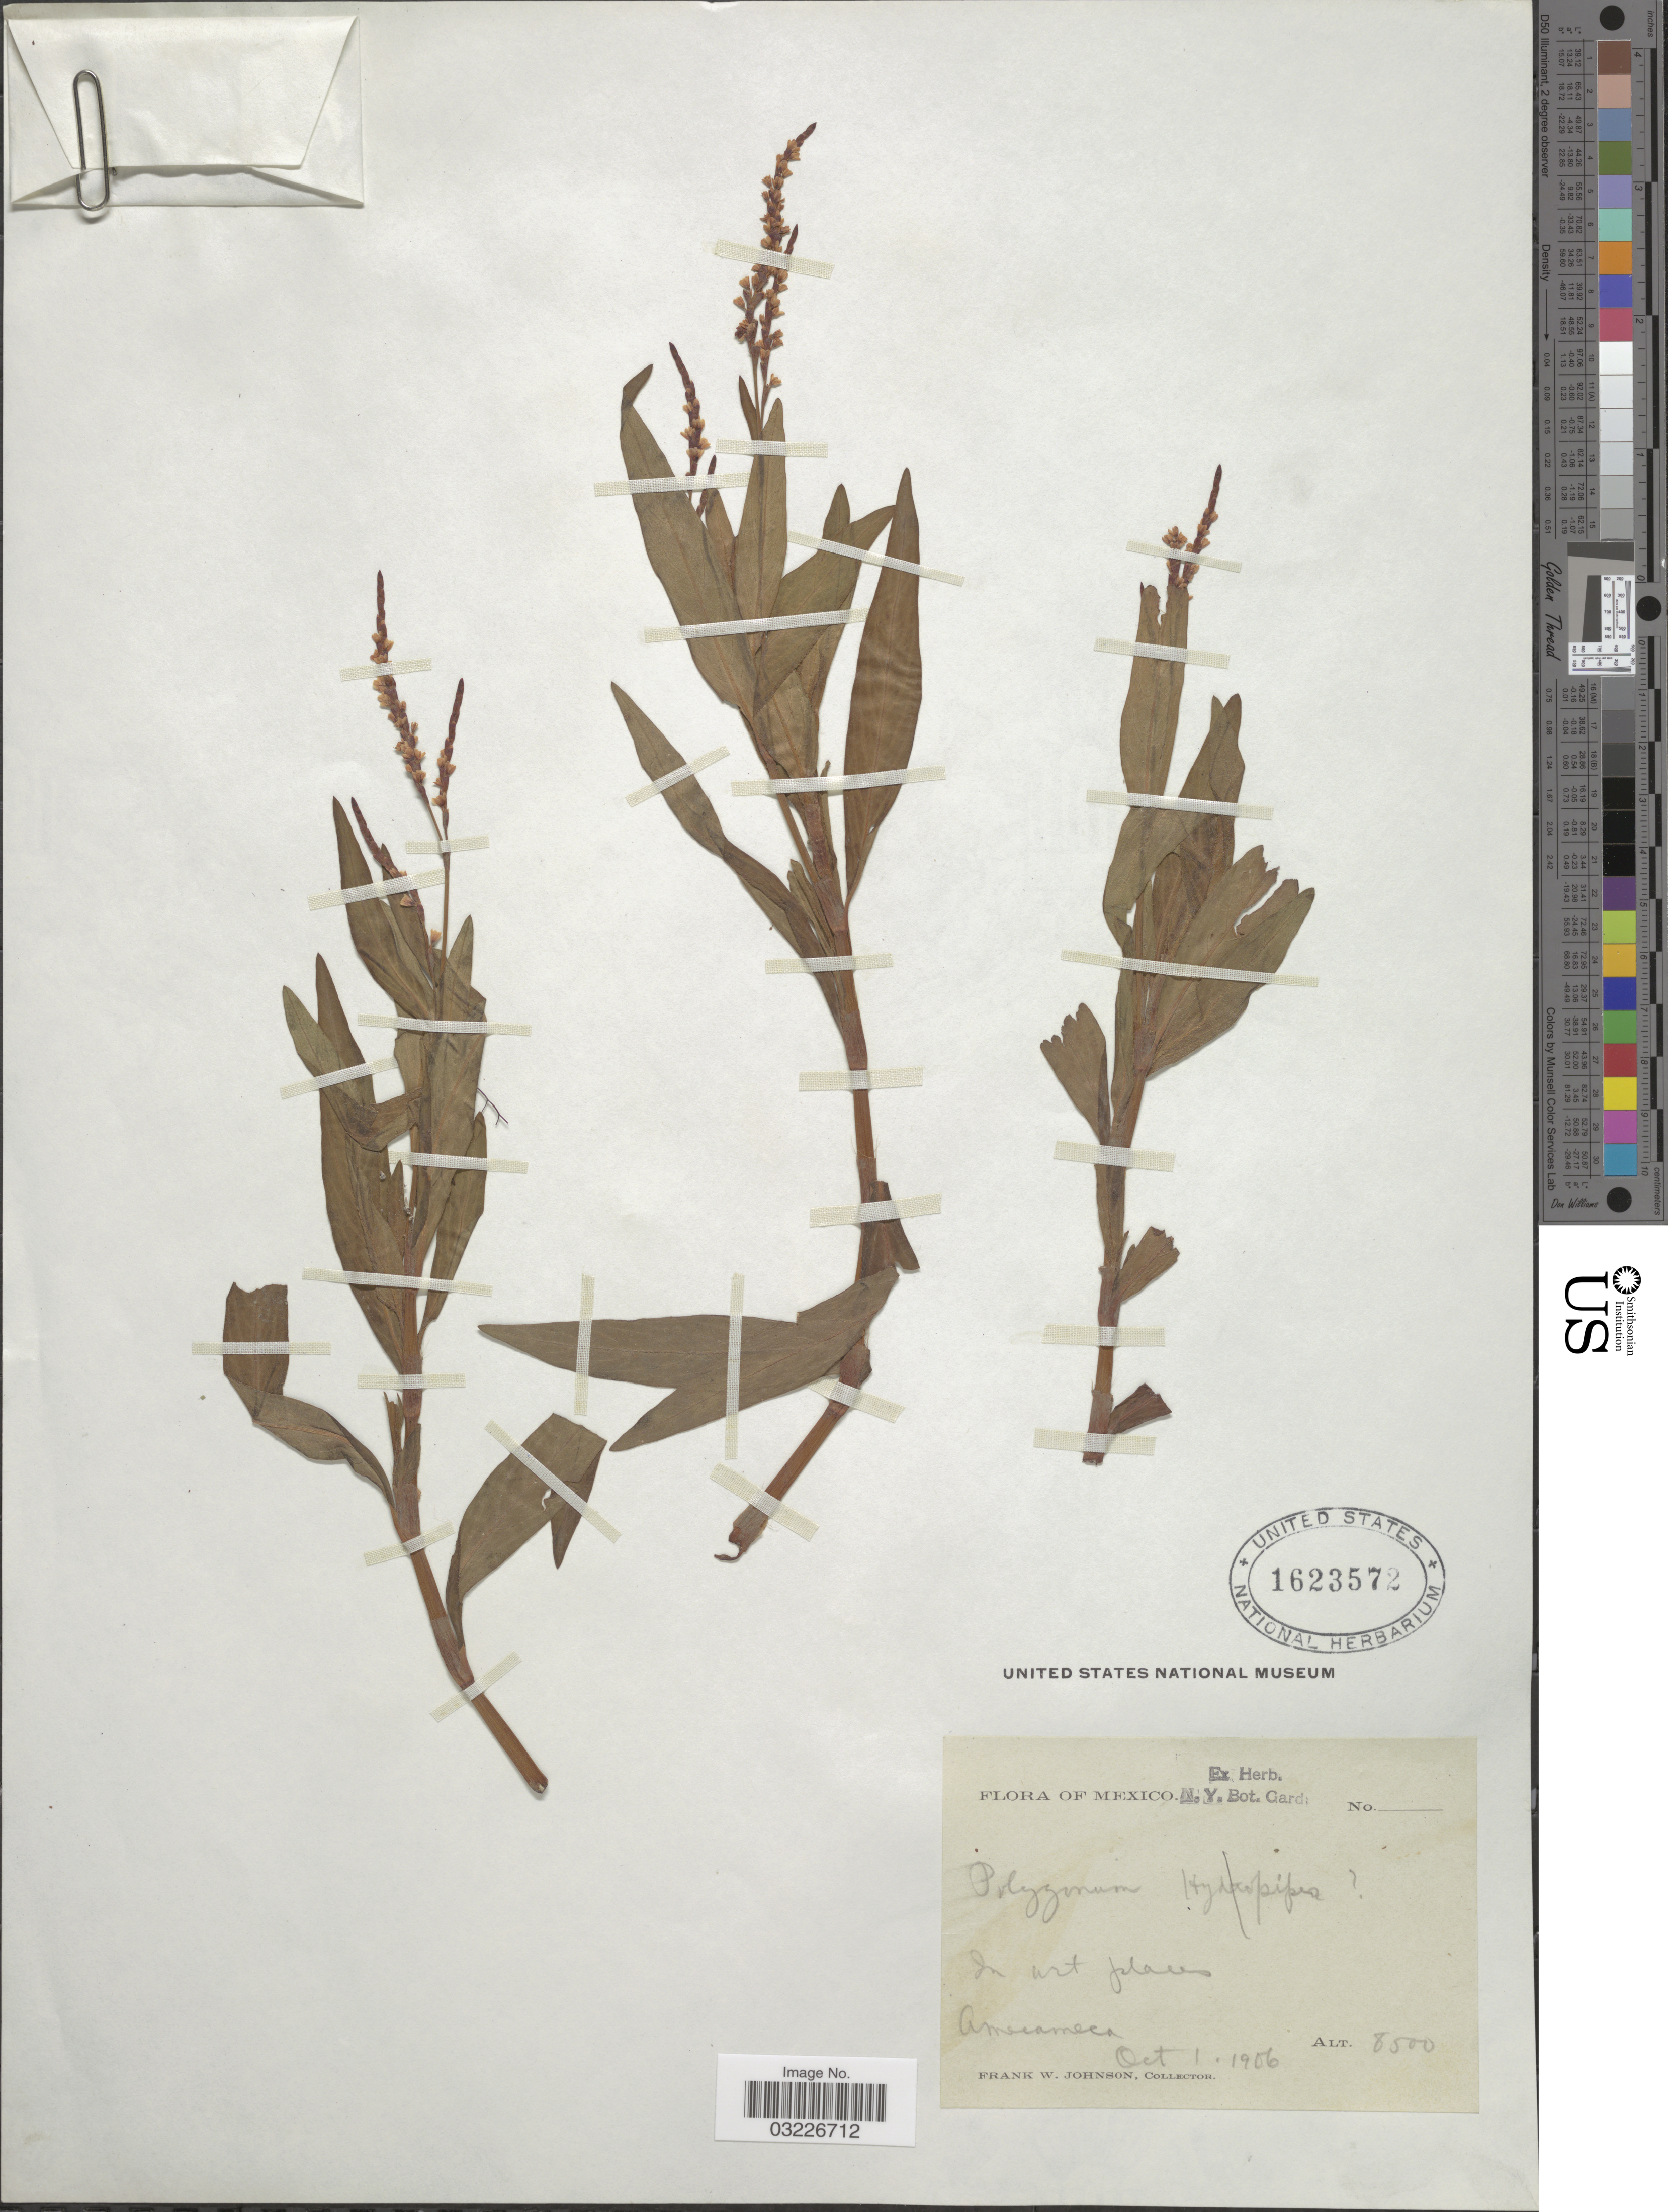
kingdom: Plantae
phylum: Tracheophyta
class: Magnoliopsida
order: Caryophyllales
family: Polygonaceae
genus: Polygonum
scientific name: Polygonum sp.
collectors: F. W. Johnson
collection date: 1906-10-01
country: Mexico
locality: In wet places, Amecameca.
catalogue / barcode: US 1623572